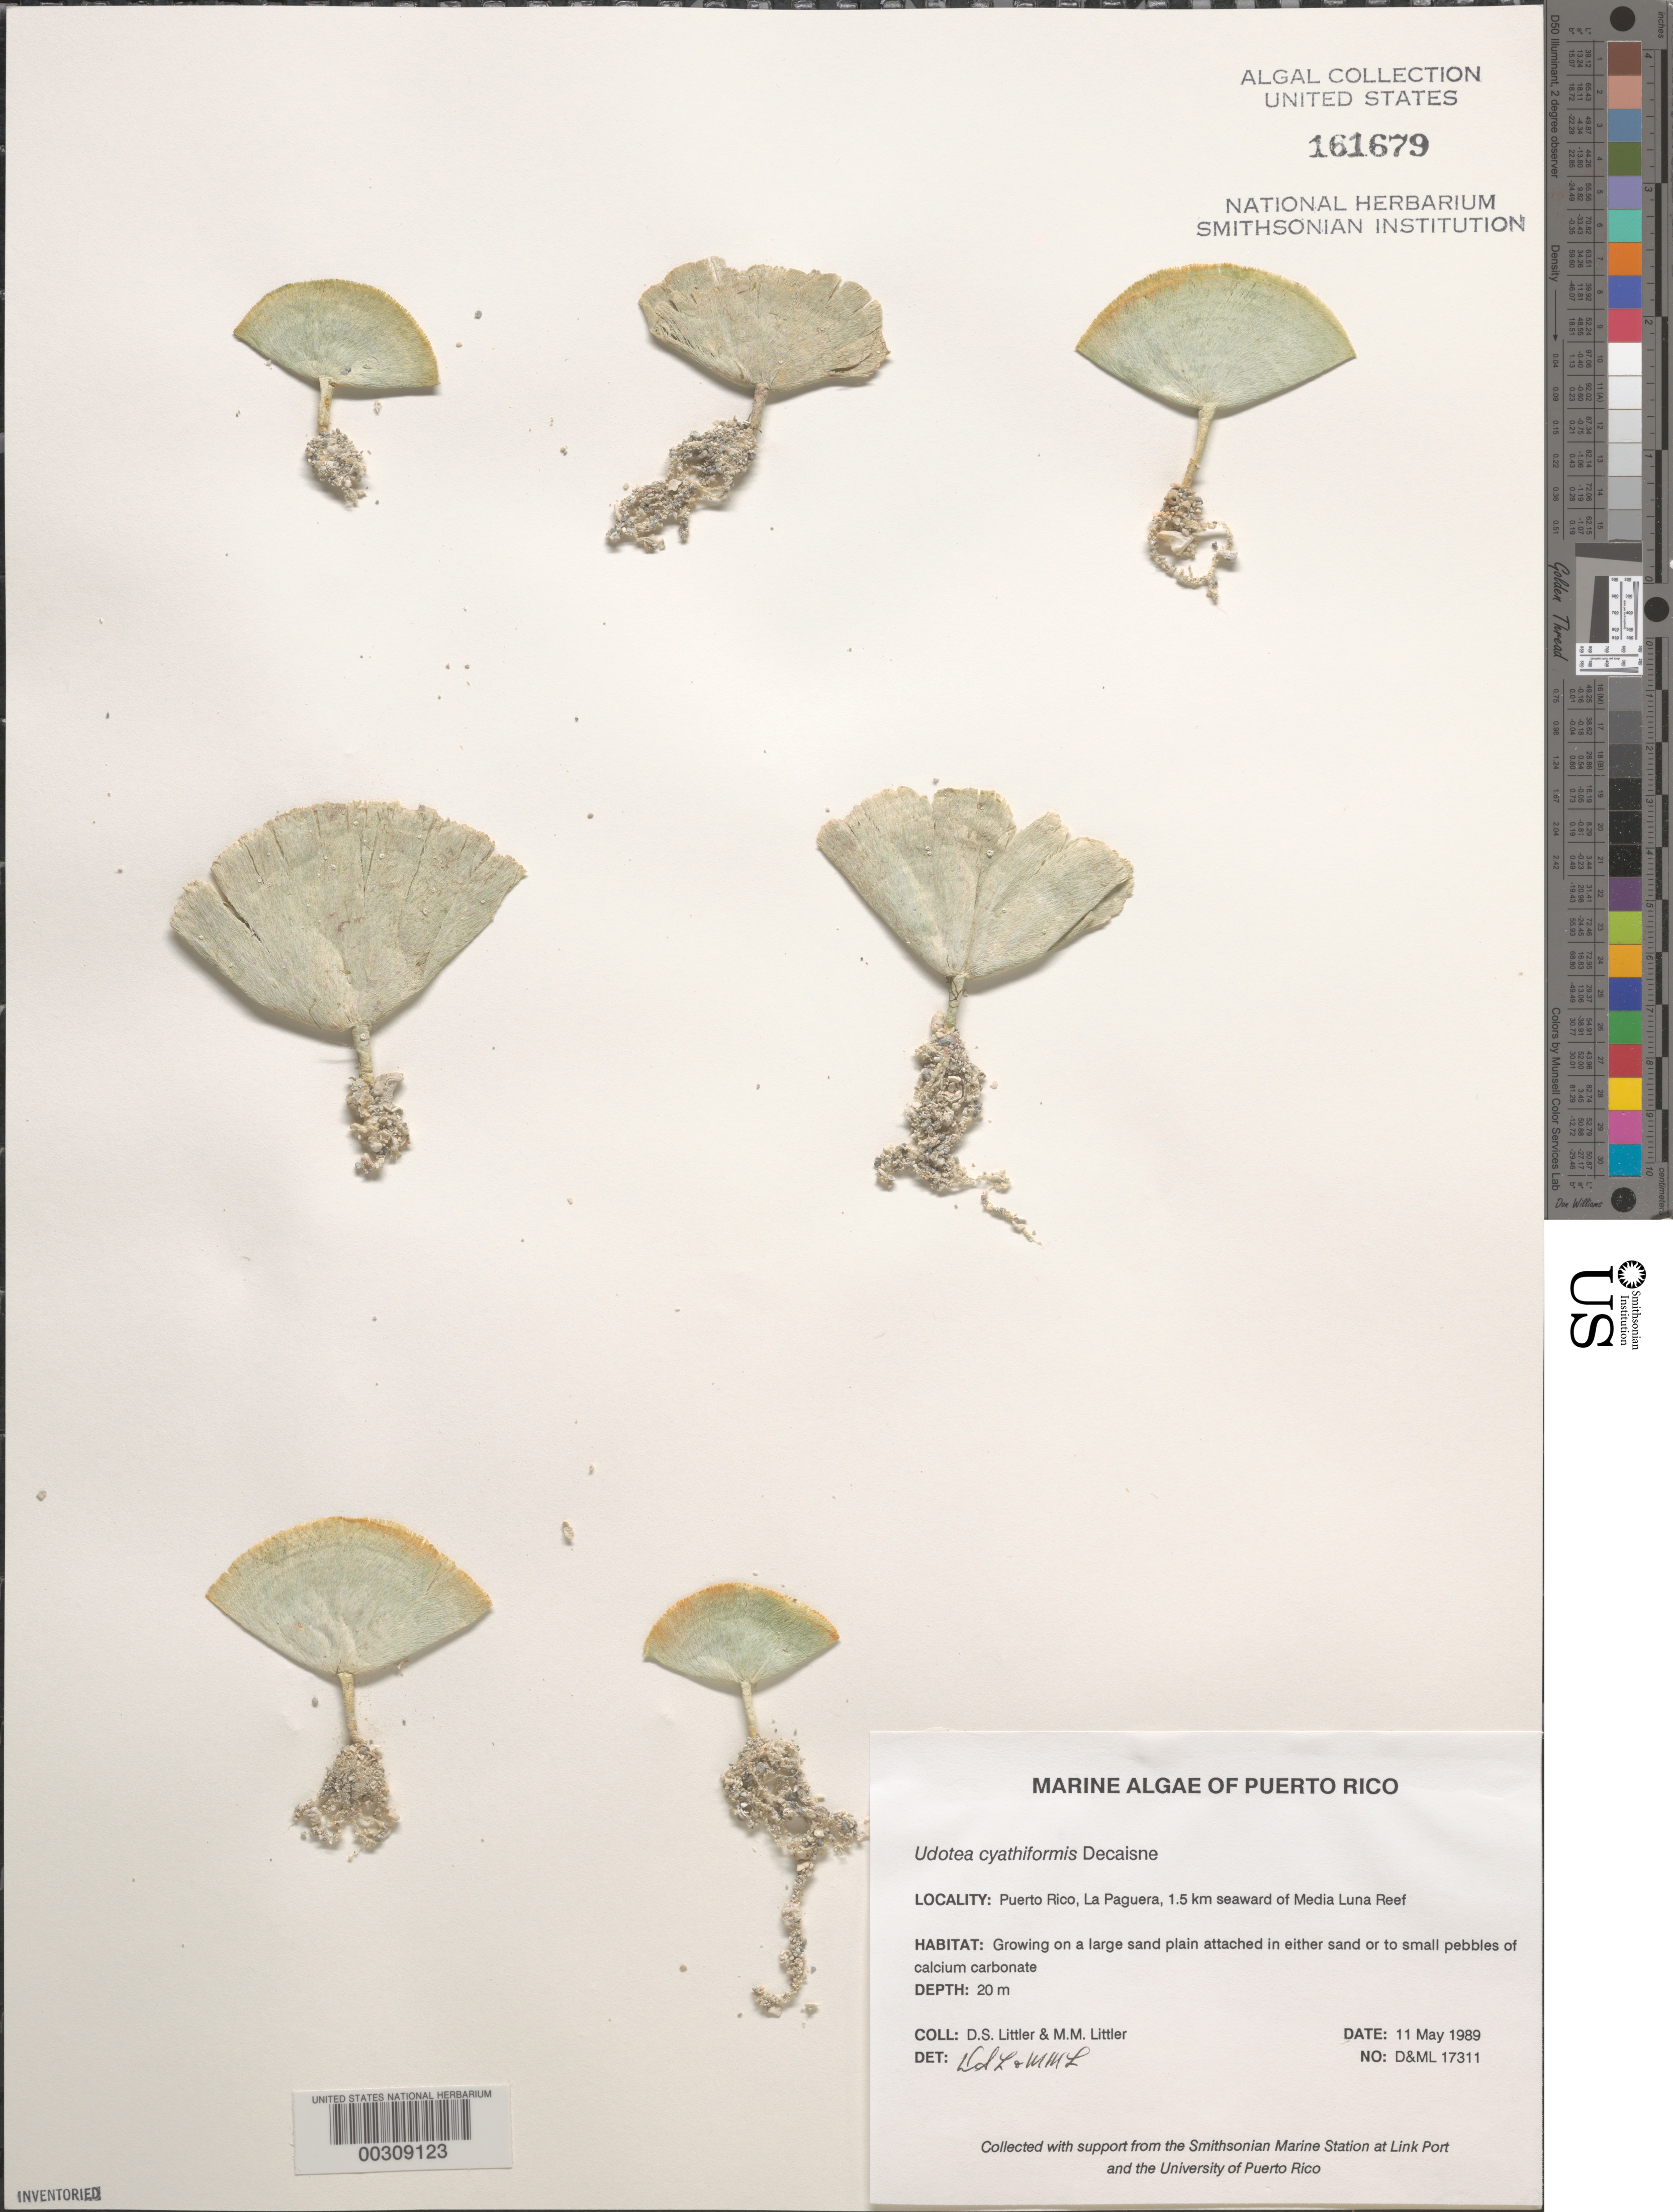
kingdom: Plantae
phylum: Chlorophyta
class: Ulvophyceae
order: Bryopsidales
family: Udoteaceae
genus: Udotea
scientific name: Udotea cyathiformis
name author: Decne.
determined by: Littler, D. S.; Littler, M. M.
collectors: D. S. Littler & M. M. Littler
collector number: D&ML 17311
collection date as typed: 11 May 1989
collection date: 1989-05-11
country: Puerto Rico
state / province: Lajas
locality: La Parguera, 1.5 km seaward of Media Luna Reef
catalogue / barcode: US 161679